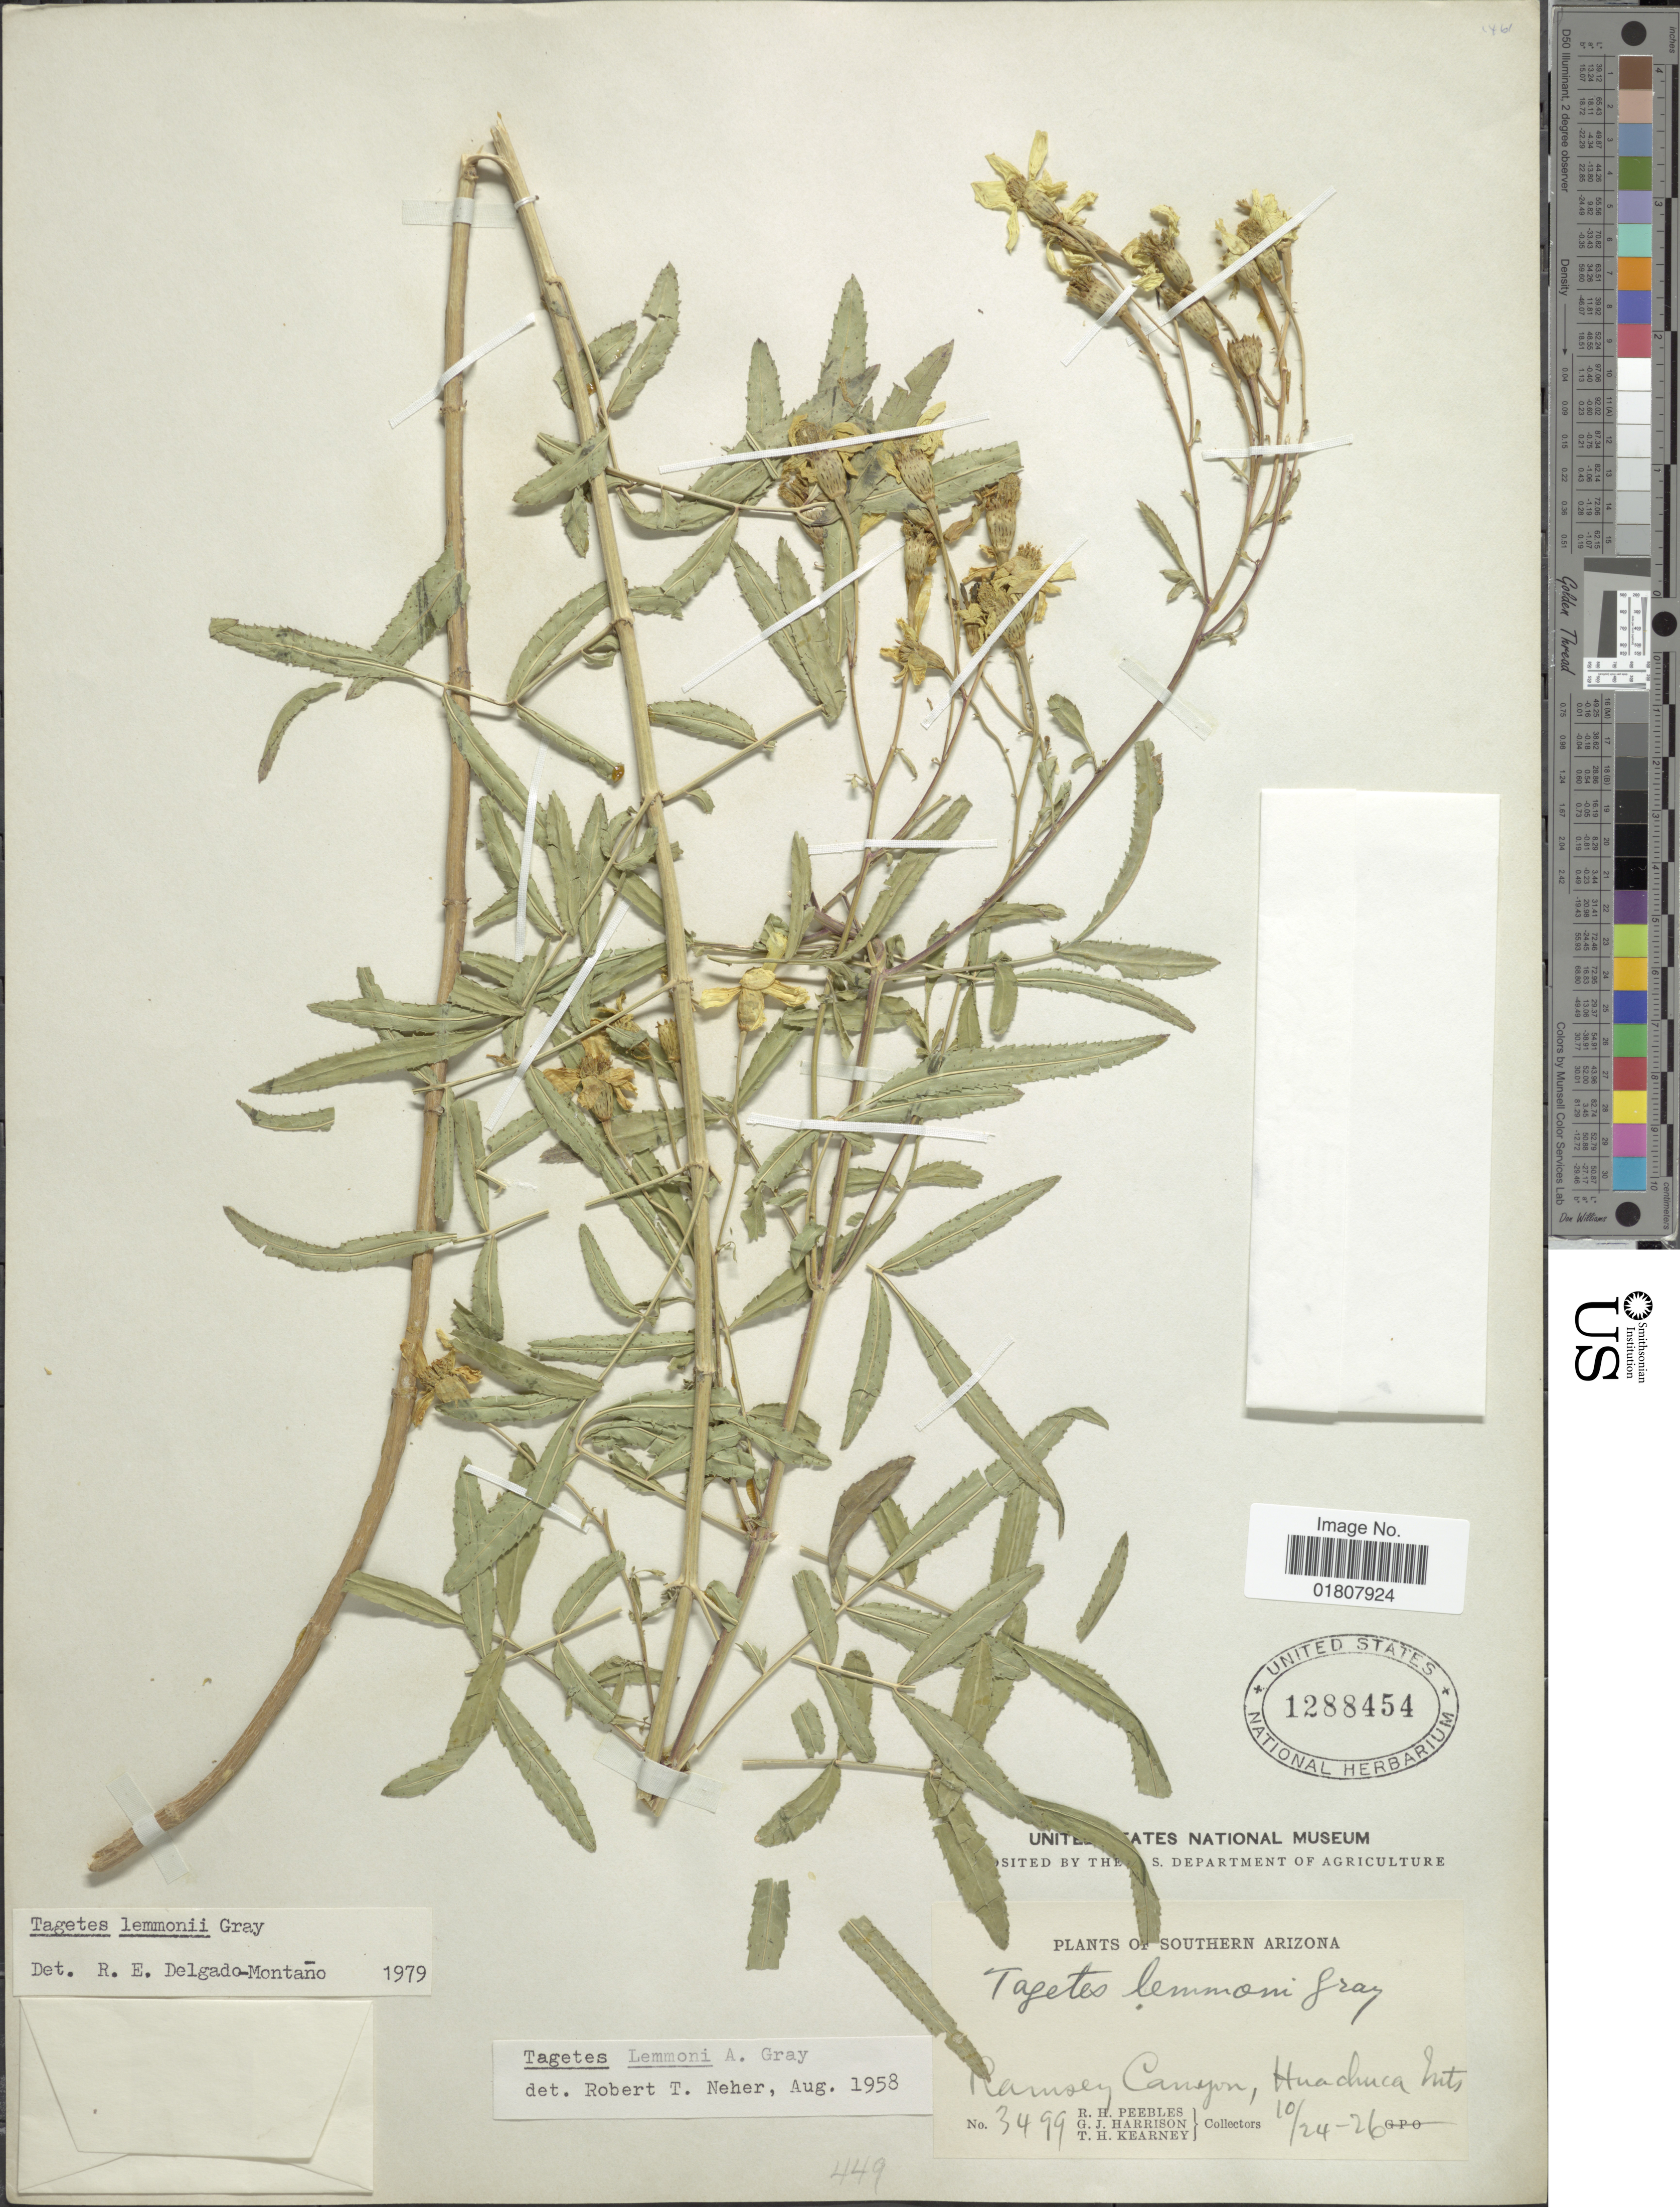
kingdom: Plantae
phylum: Tracheophyta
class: Magnoliopsida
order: Asterales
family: Asteraceae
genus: Tagetes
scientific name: Tagetes lemmonii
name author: A. Gray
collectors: R. H. Peebles, G. J. Harrison & T. H. Kearney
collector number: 3499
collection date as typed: Transcribed d/m/y: 24/10/26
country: United States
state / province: Arizona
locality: Southern Arizona, Ramsey Canyon, Huachuca Mts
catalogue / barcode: US 1288454